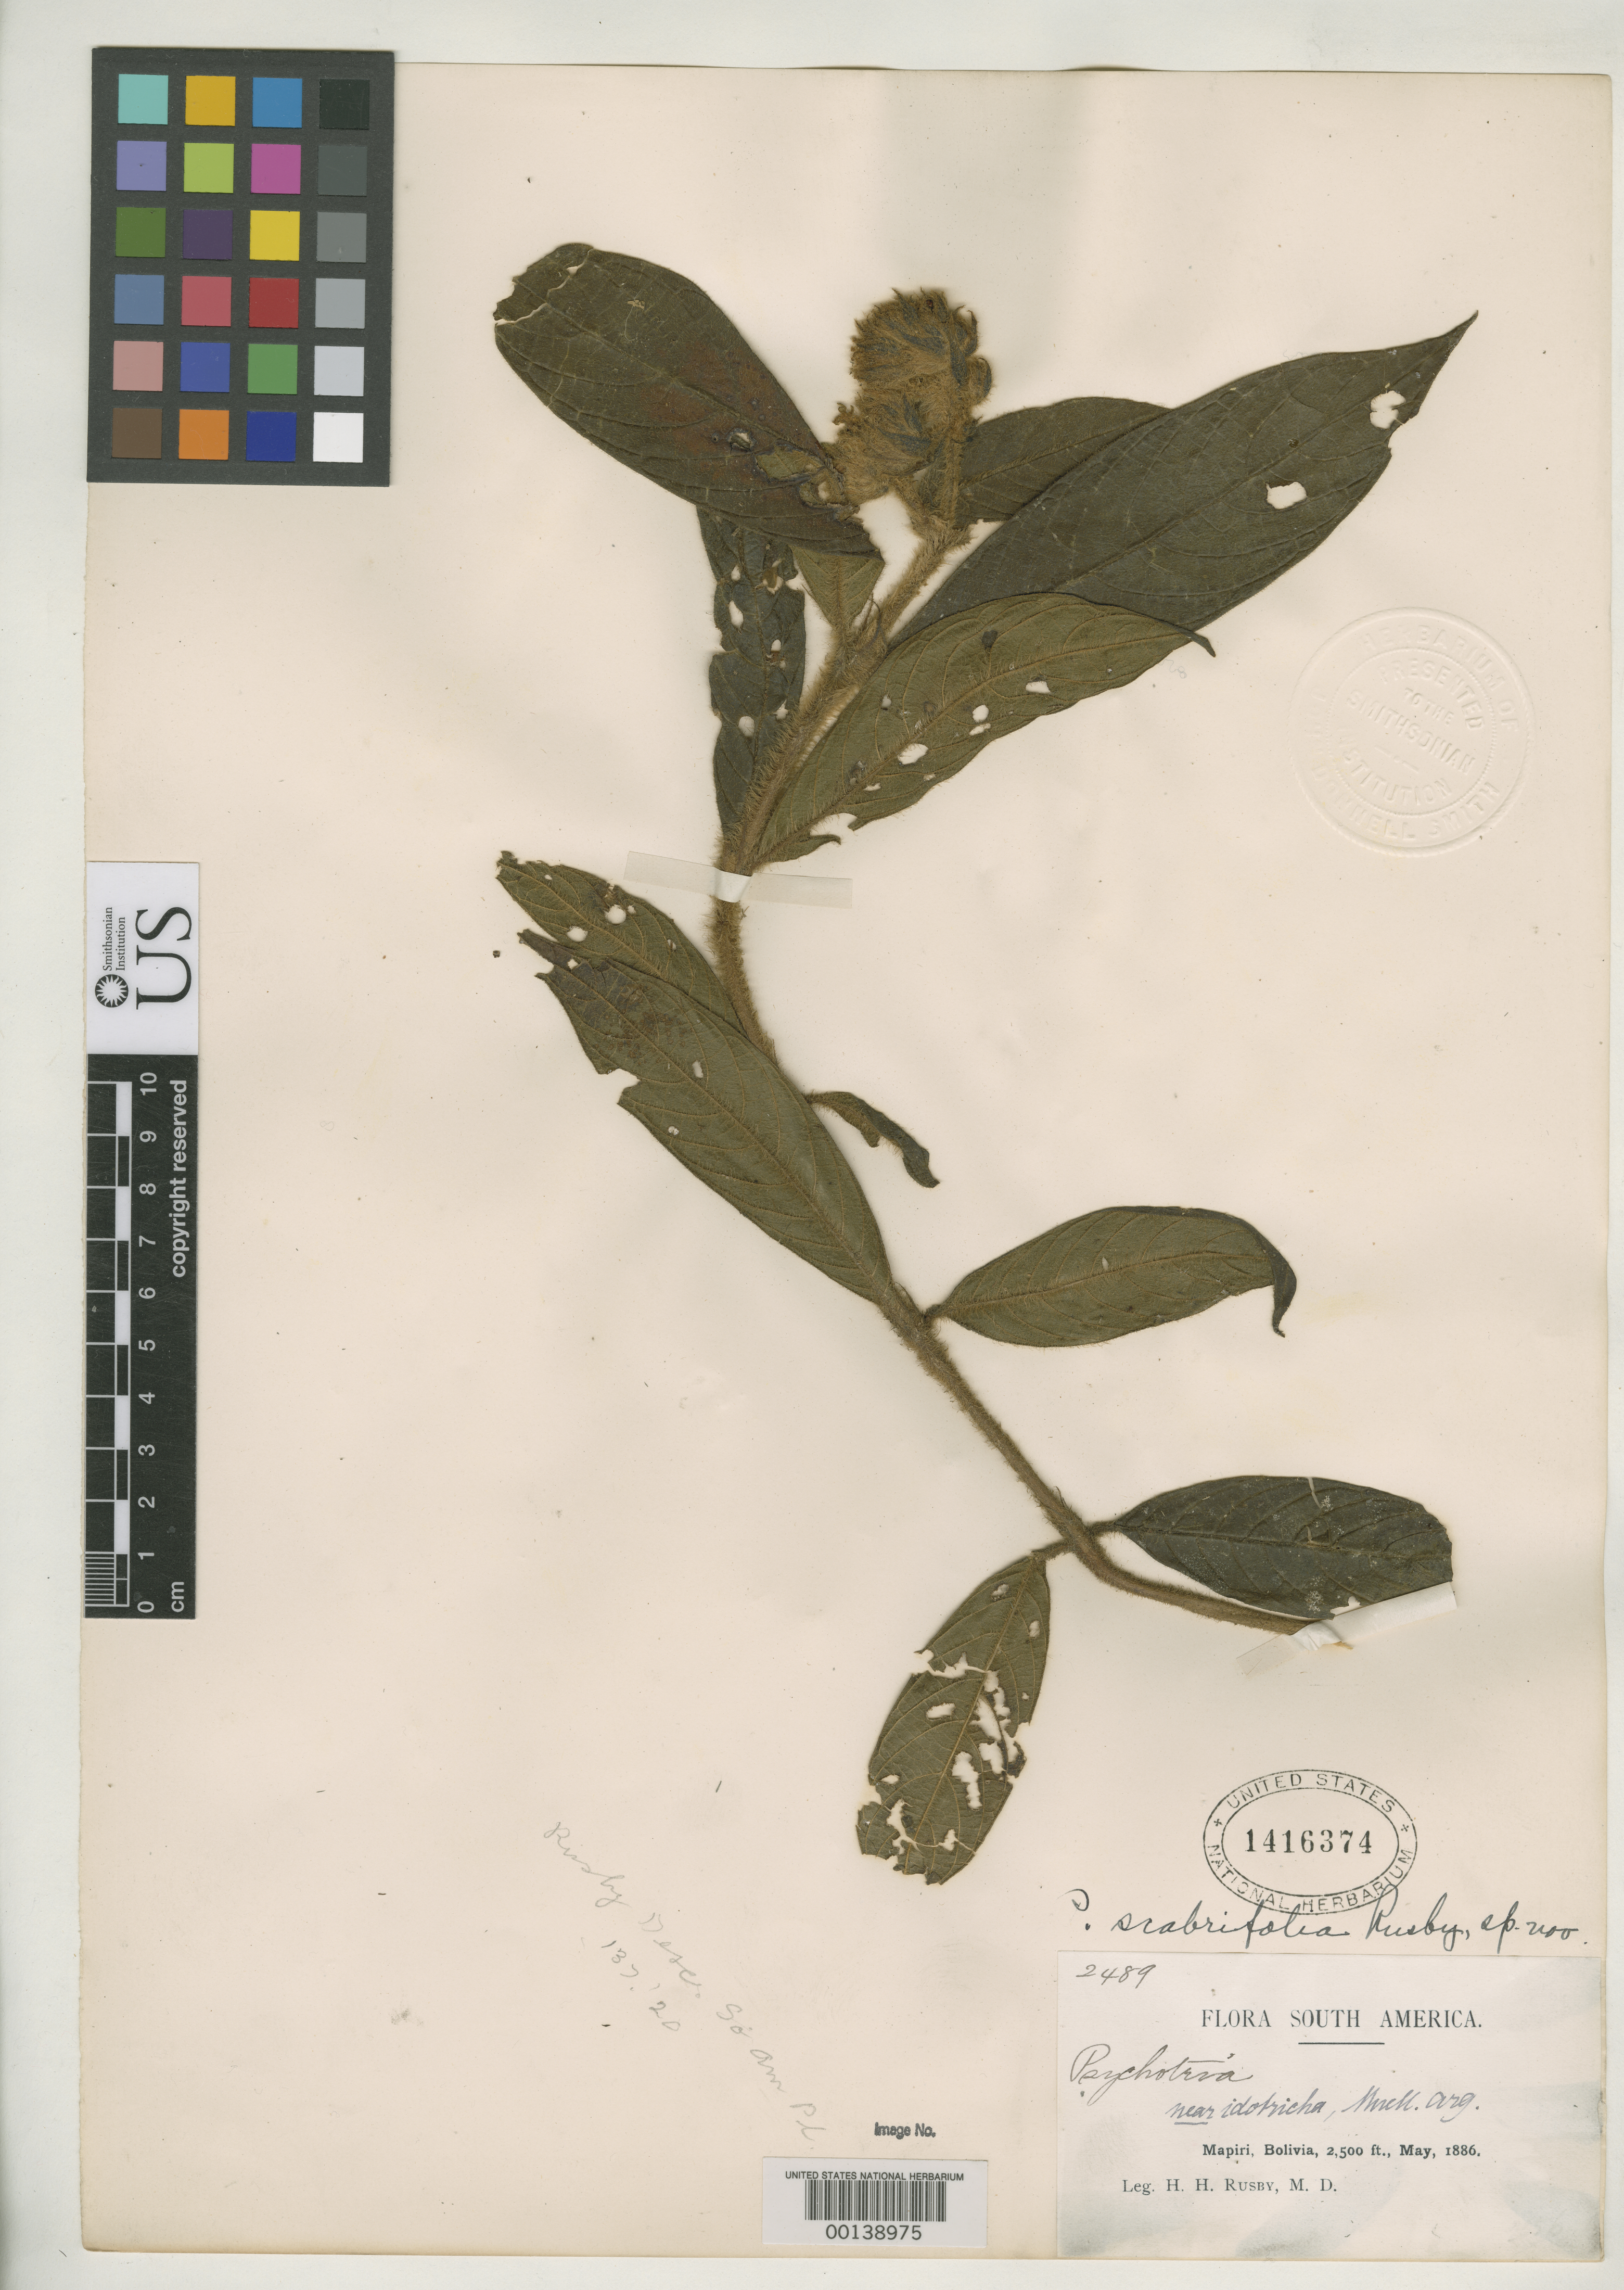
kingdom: Plantae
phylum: Tracheophyta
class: Magnoliopsida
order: Gentianales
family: Rubiaceae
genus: Psychotria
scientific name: Psychotria scabrifolia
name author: Rusby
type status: Isotype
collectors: H. H. Rusby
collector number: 2489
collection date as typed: May, 1886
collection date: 1886-05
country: Bolivia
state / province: La Páz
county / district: Larecaja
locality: Mapiri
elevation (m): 762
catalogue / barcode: US 1416374